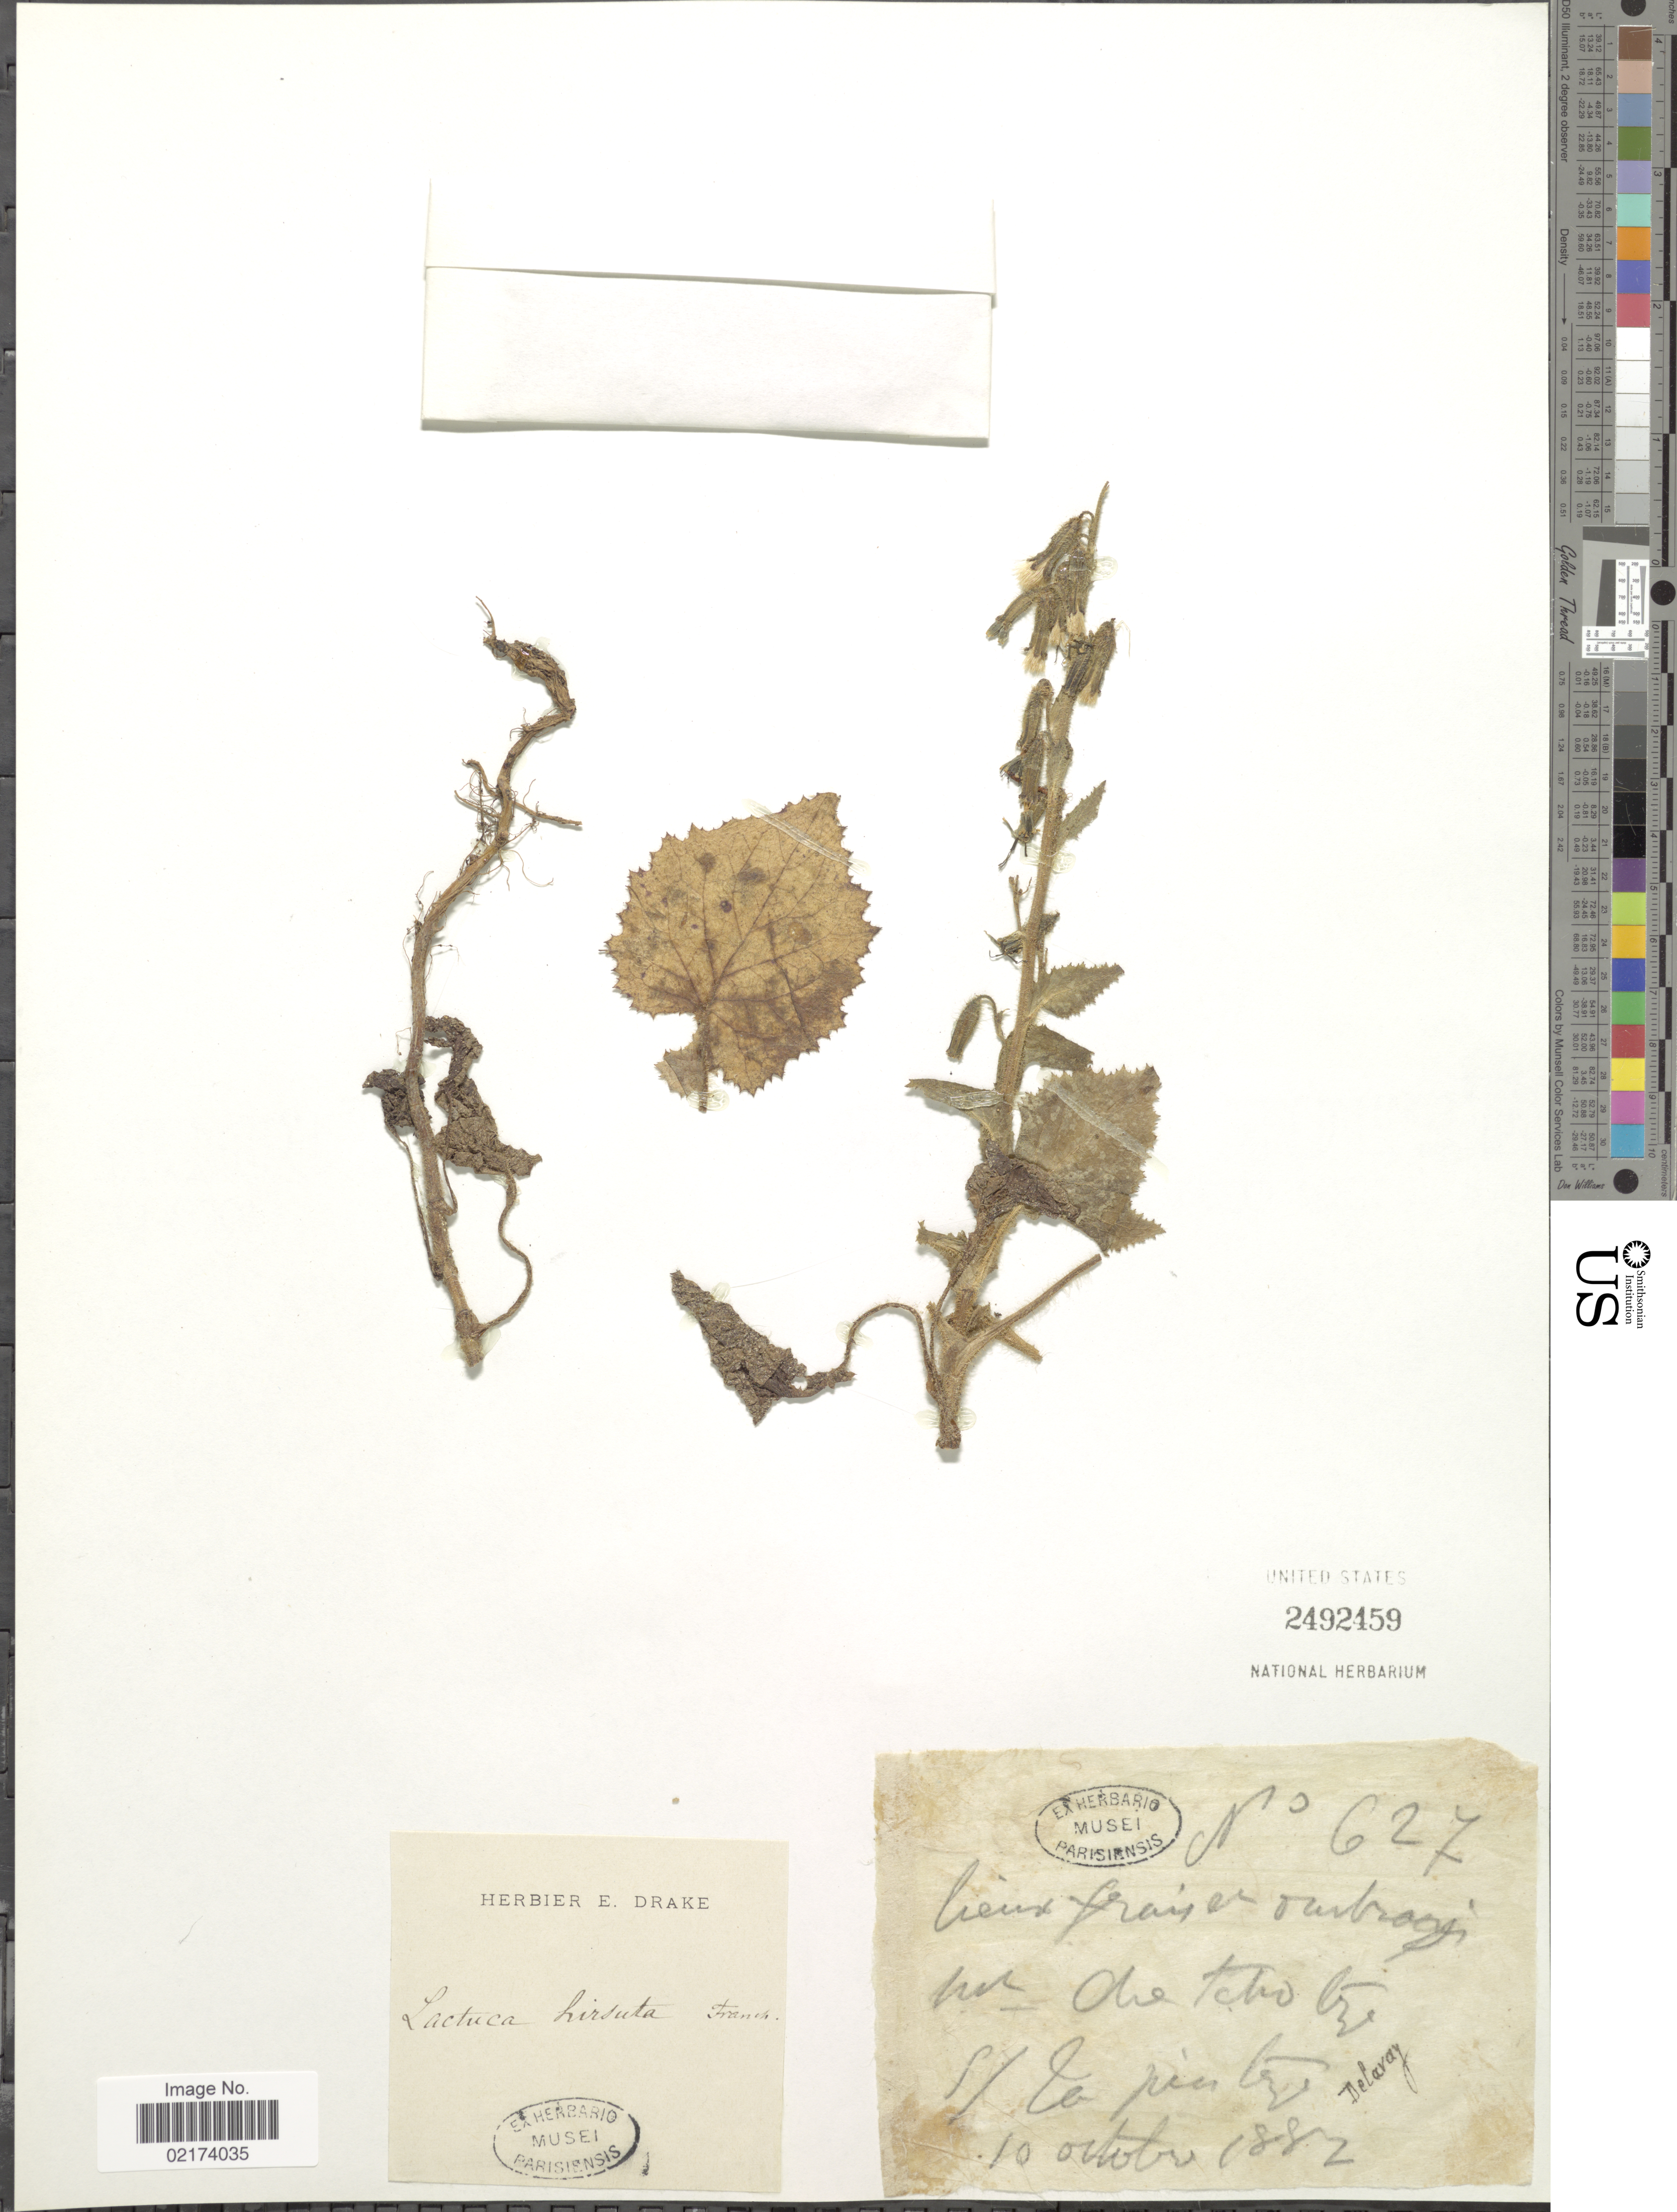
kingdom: Plantae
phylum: Tracheophyta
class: Magnoliopsida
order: Asterales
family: Asteraceae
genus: Chaetoseris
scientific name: Chaetoseris hirsuta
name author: (Franch.) C. Shih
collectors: Delavay, --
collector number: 627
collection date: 1882-10-10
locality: Che Tcho Tze, St Za pres Tze [interpreted]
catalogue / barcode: US 2492459